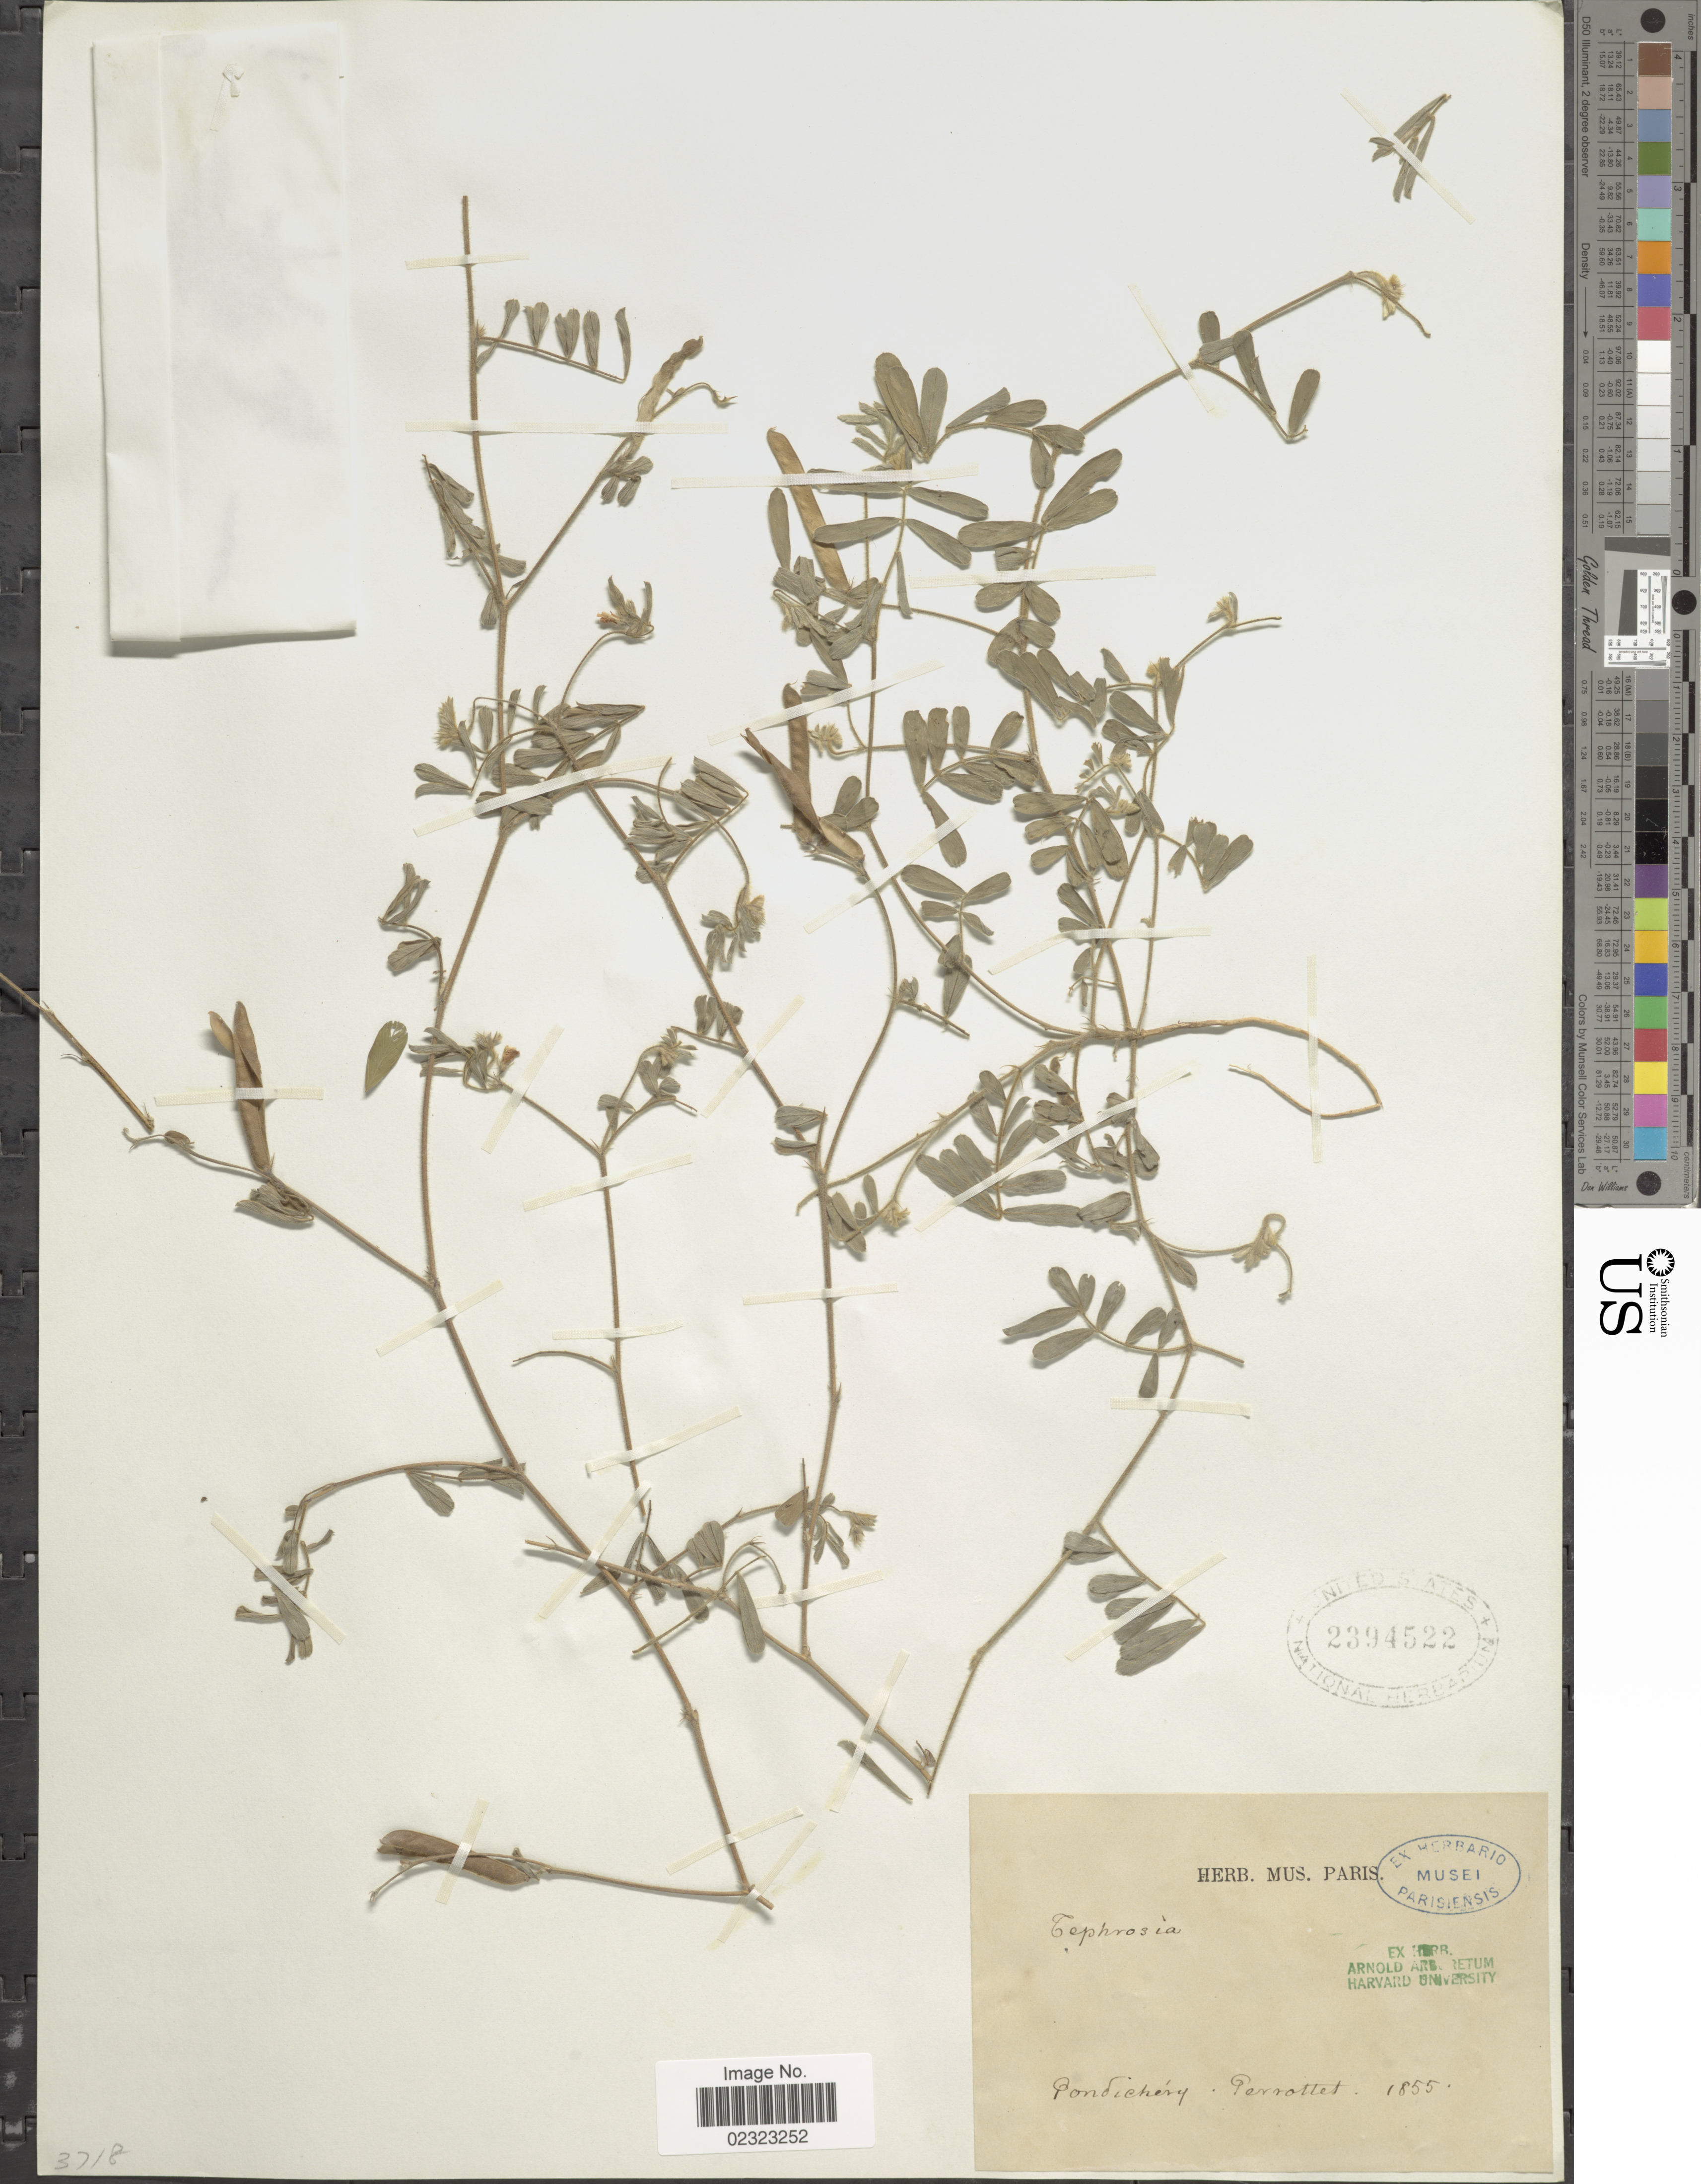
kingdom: Plantae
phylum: Tracheophyta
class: Magnoliopsida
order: Fabales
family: Fabaceae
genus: Tephrosia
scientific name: Tephrosia sp.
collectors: Perrottet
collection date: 1855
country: India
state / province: Pondicherry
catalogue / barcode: US 2394522